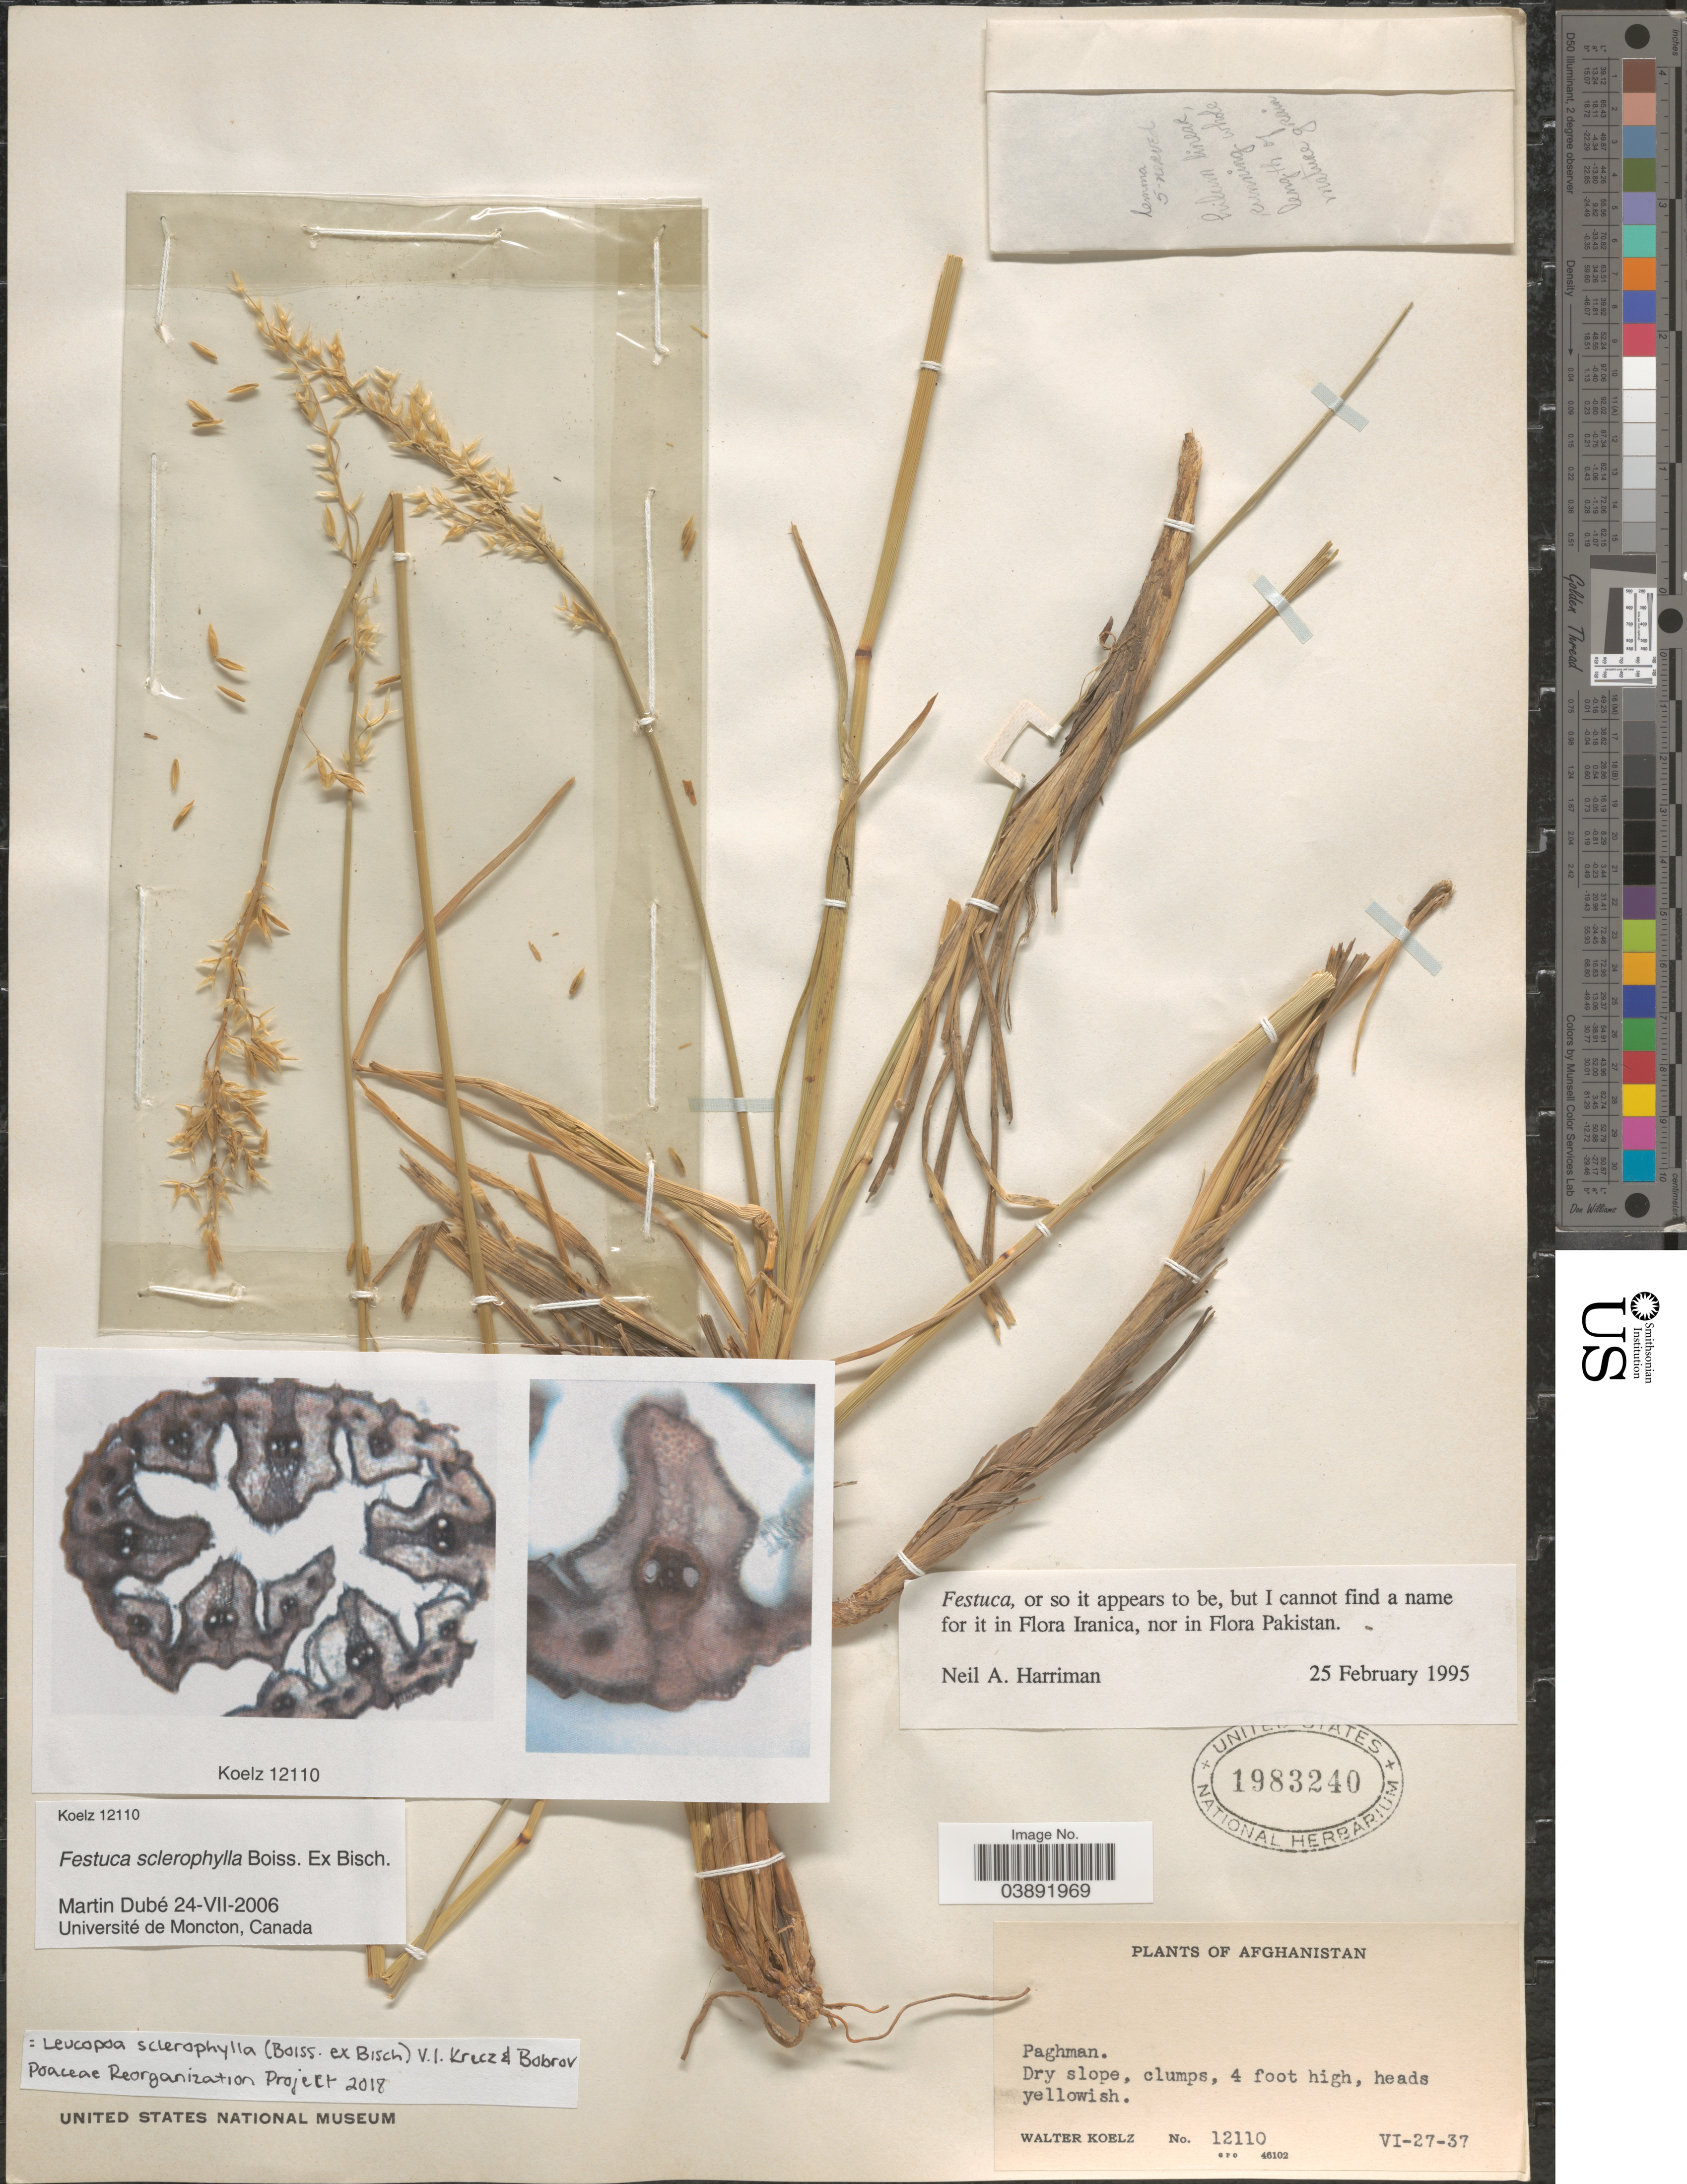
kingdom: Plantae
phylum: Tracheophyta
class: Liliopsida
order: Poales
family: Poaceae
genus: Xanthochloa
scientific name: Leucopoa sclerophylla ined.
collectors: W. N. Koelz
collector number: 12110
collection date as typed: Transcribed d/m/y: 27/6/37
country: Afghanistan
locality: Paghman.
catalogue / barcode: US 1983240